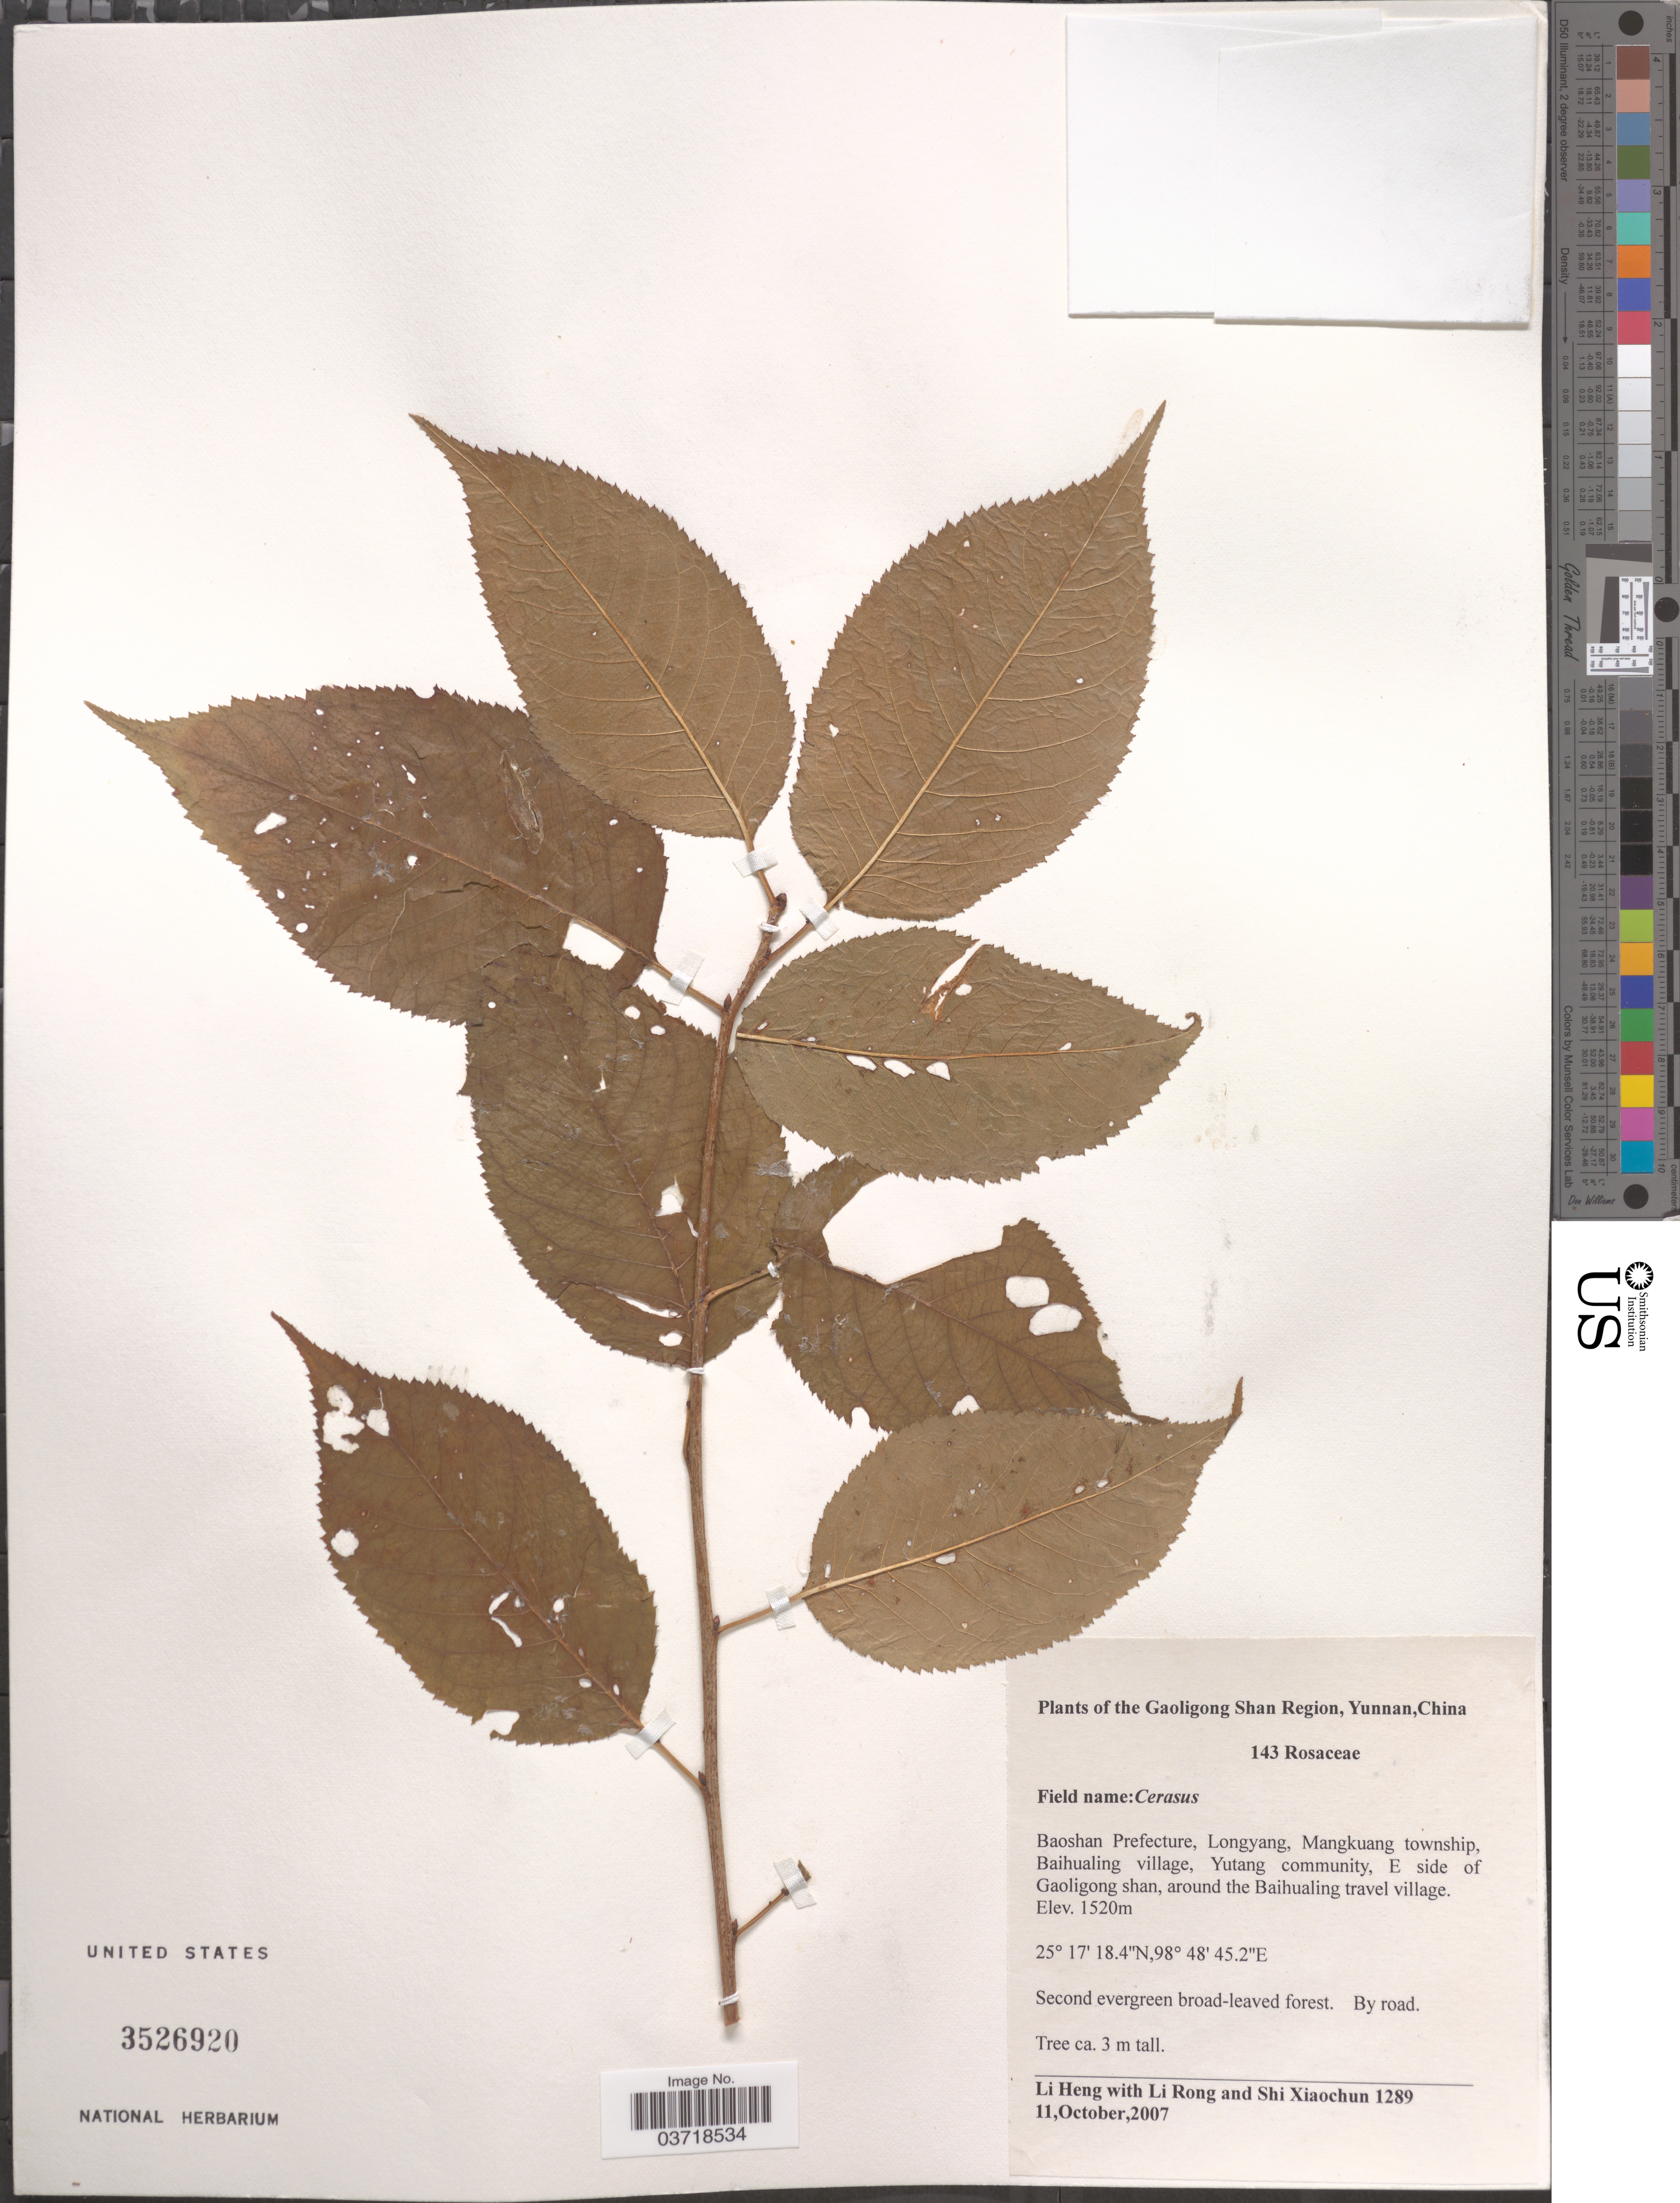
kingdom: Plantae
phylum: Tracheophyta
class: Magnoliopsida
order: Rosales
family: Rosaceae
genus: Prunus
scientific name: Prunus sp.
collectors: L. Heng, R. Li & X. C. Shi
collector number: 1289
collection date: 2007-10-11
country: China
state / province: Yunnan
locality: Gaoligong Shan Region. Baoshan Prefecture, Longyang, Mangkuang township, Baihualing village, Yutang community, E side of Gaoligong shan, around the Baihualing travel village.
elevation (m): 1520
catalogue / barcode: US 3526920